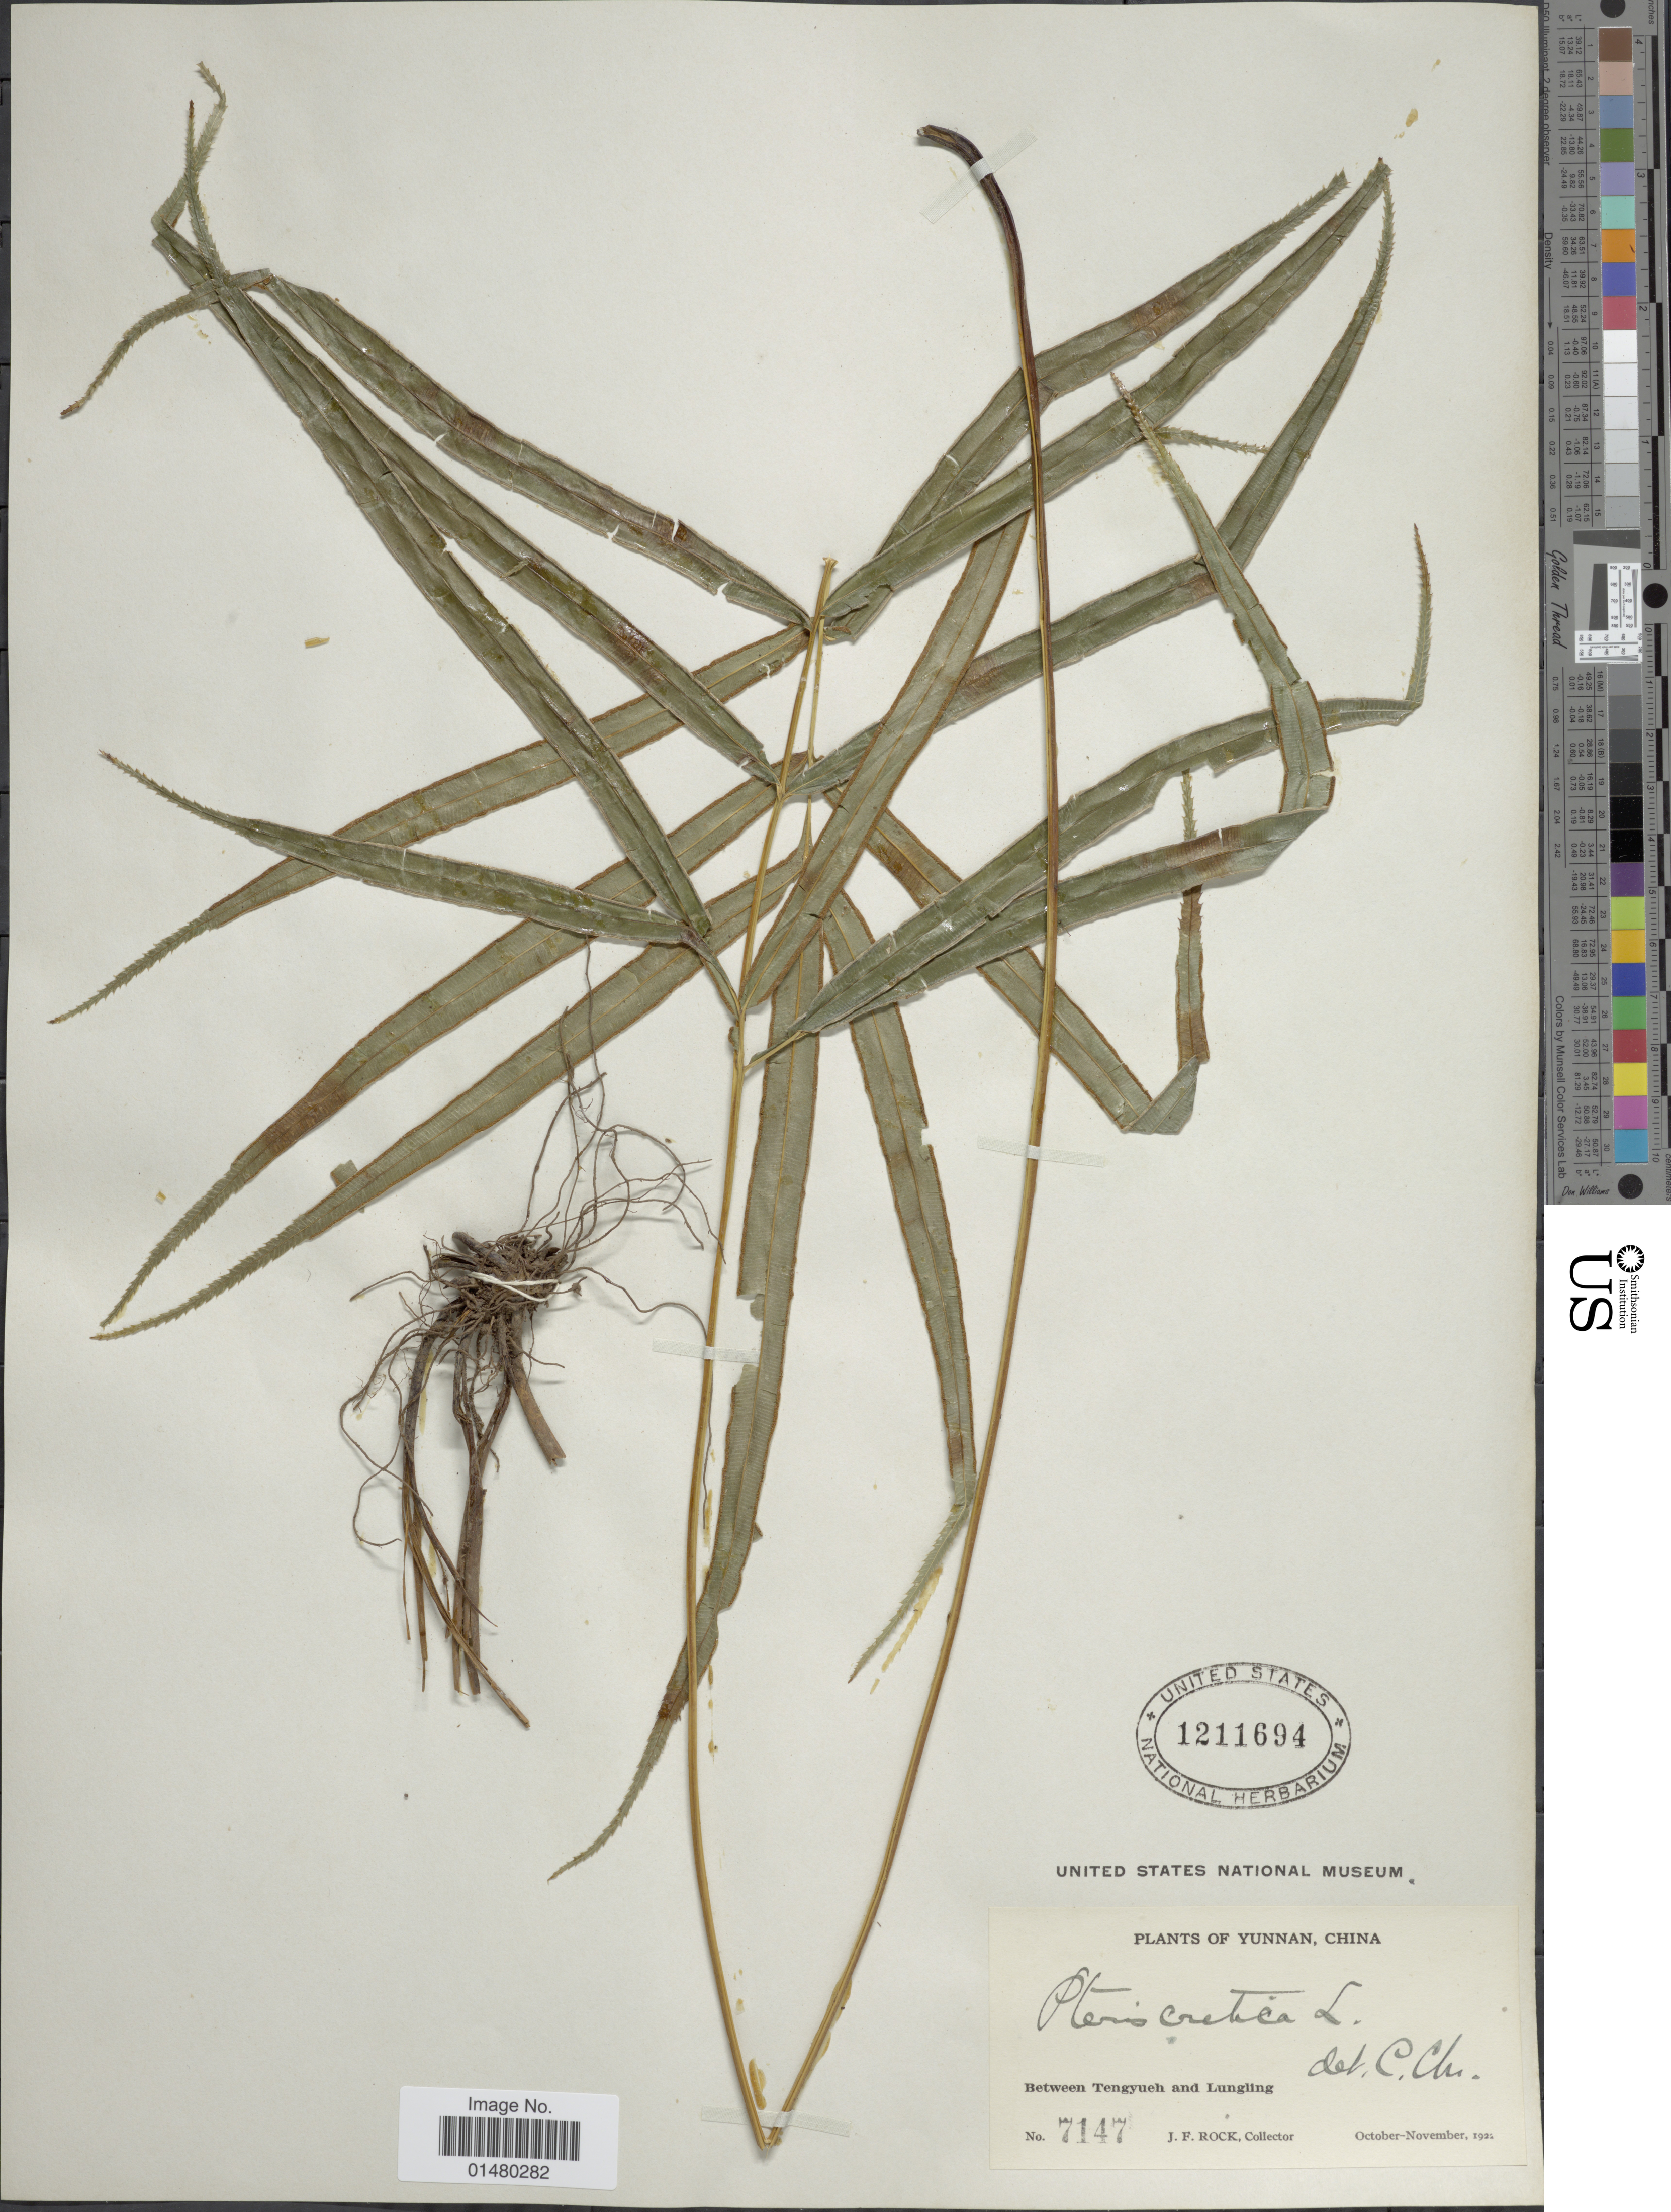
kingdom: Plantae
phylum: Tracheophyta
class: Polypodiopsida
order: Polypodiales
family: Pteridaceae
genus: Pteris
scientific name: Pteris cretica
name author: L.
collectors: J. Rock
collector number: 7147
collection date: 1922-10/1922-11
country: China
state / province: Yunnan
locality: Between Tengyueh and Lungling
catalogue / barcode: US 1211694